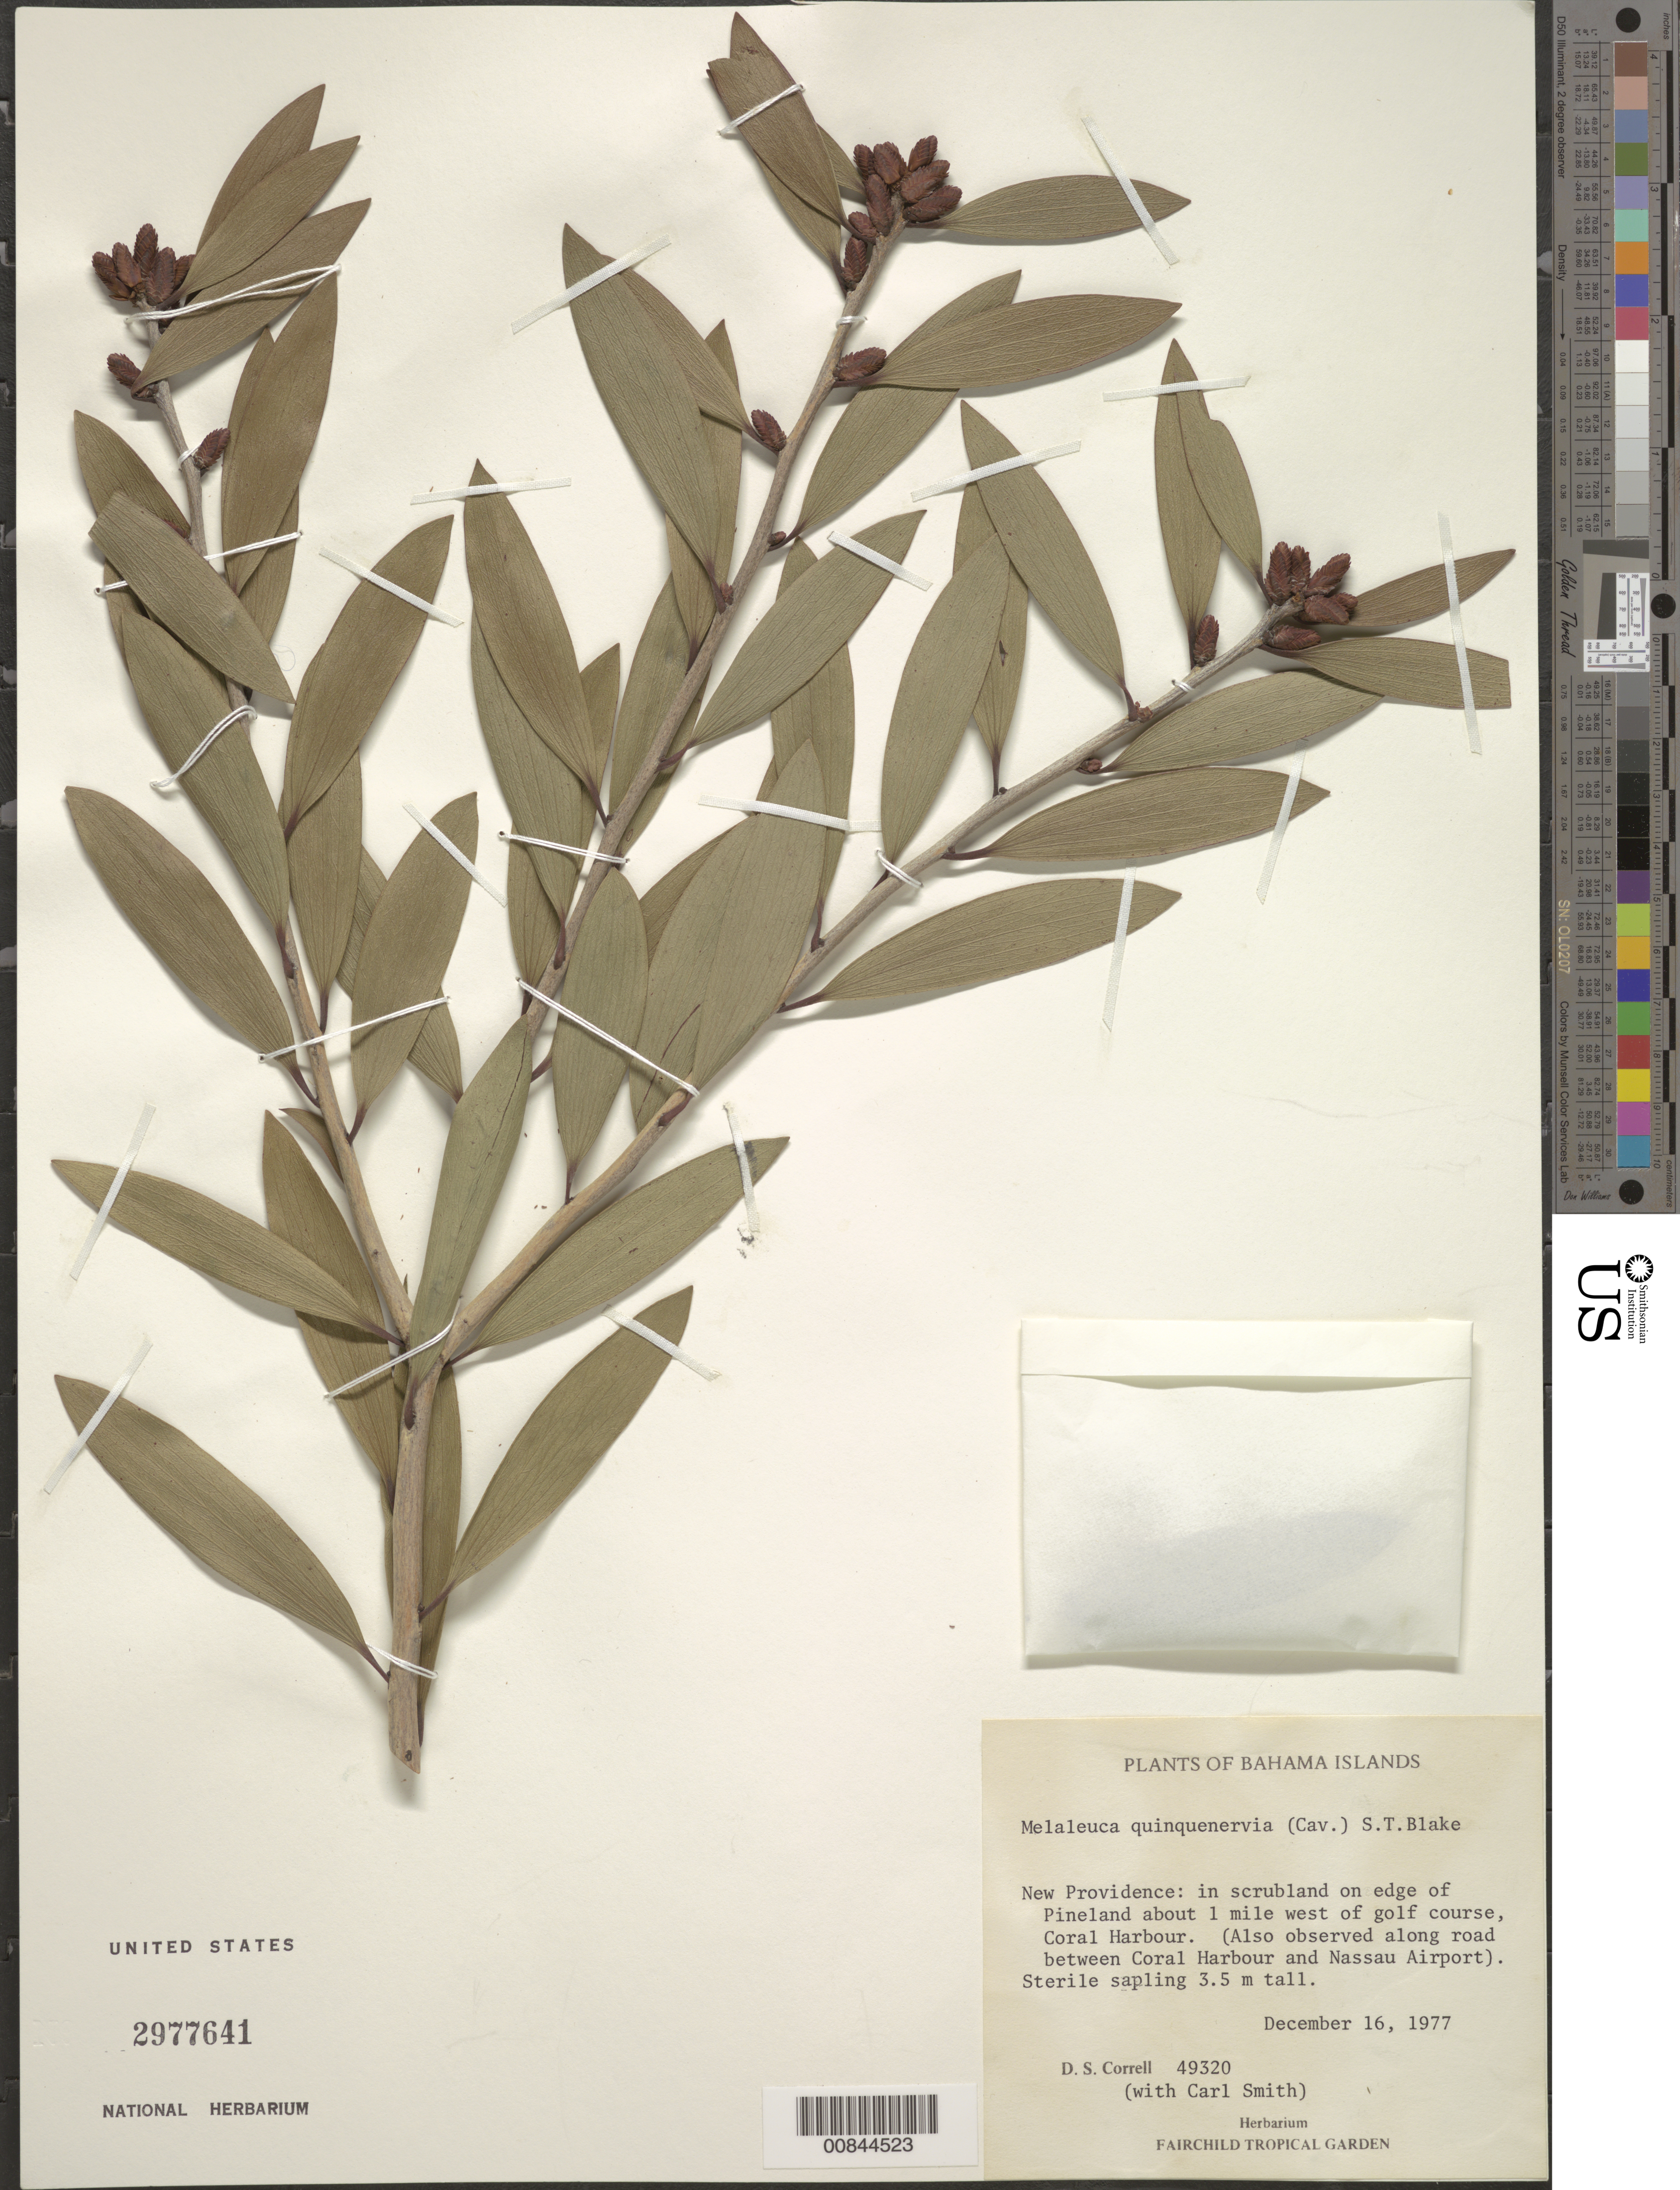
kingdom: Plantae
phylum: Tracheophyta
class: Magnoliopsida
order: Myrtales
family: Myrtaceae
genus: Melaleuca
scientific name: Melaleuca quinquenervia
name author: (Cav.) S.T. Blake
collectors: D. S. Correll & C. Smith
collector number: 49320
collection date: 1977-12-16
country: Bahamas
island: New Providence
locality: Coral Harbour, on edge of Pineland about 1 mile west of golf course.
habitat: In scrubland on edge of pineland.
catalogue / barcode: US 2977641